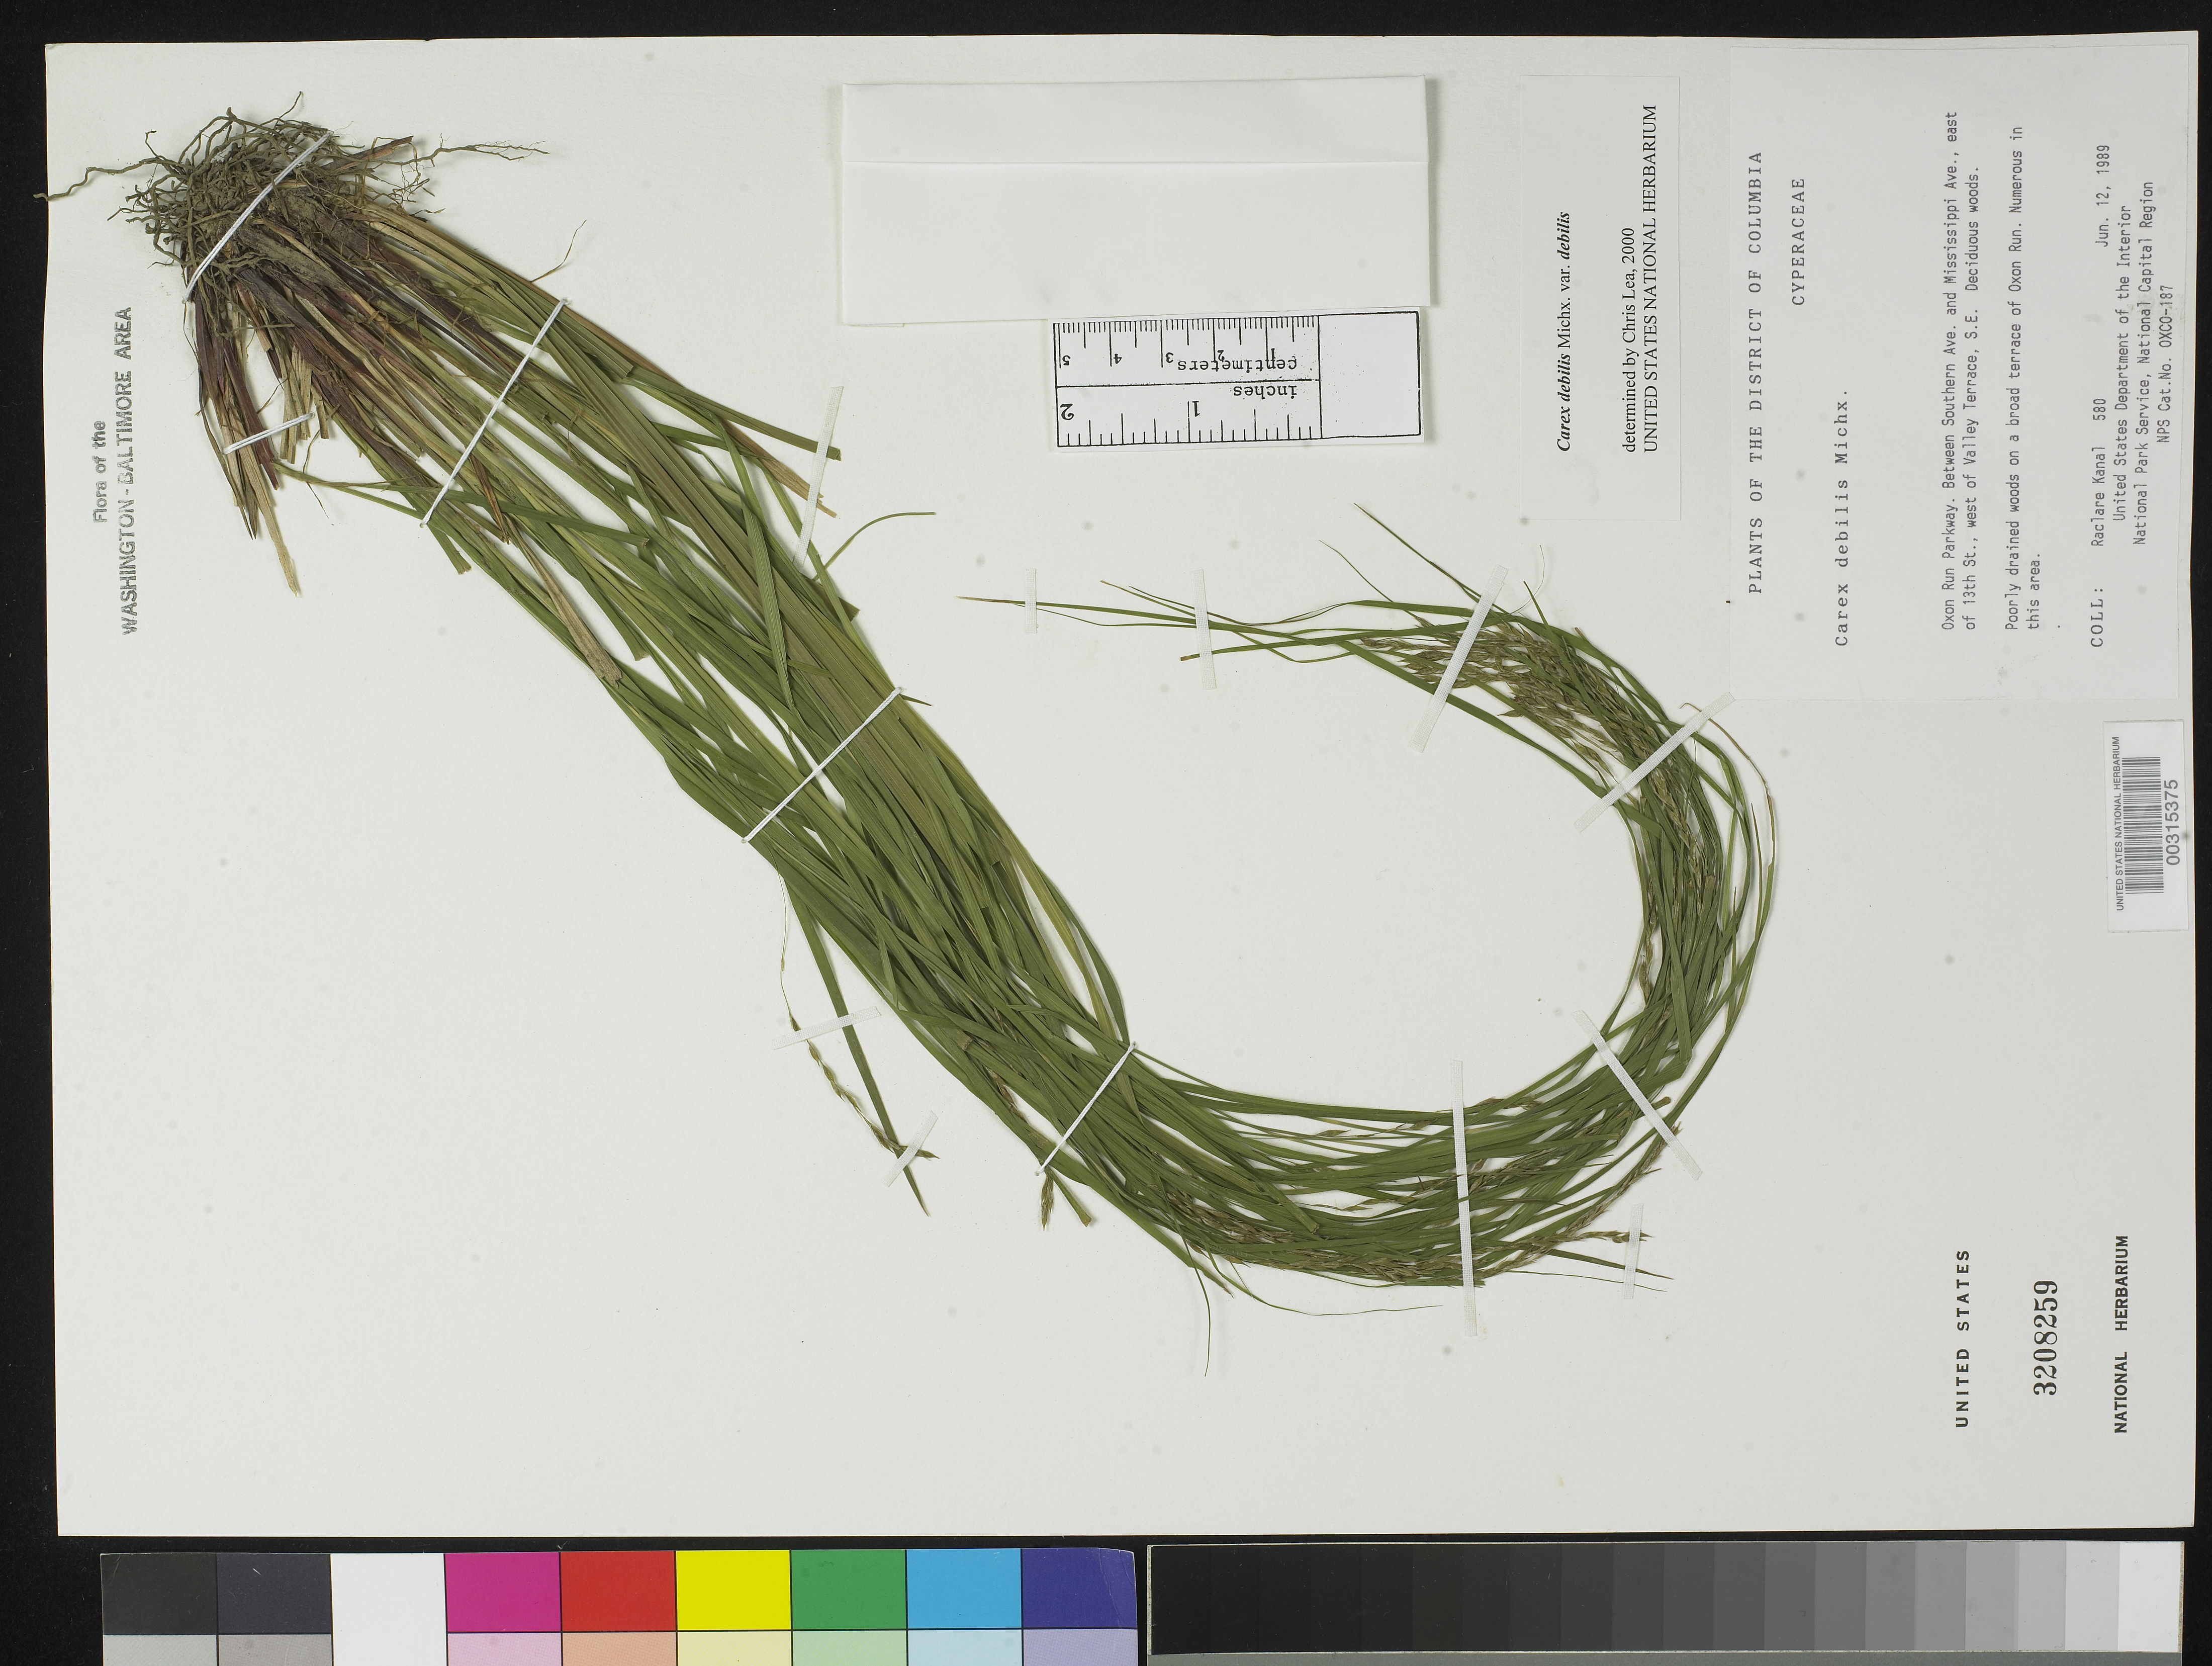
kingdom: Plantae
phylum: Tracheophyta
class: Liliopsida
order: Poales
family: Cyperaceae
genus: Carex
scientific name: Carex debilis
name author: Michx.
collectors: R. Kanal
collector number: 580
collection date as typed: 12 Jun 1989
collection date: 1989-06-12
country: United States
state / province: District of Columbia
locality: Oxon Run Parkway, between Southern Ave. and Mississippi Ave, E of 13th St, W of Valley Terrace, SE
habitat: Deciduous woods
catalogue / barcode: US 3208259